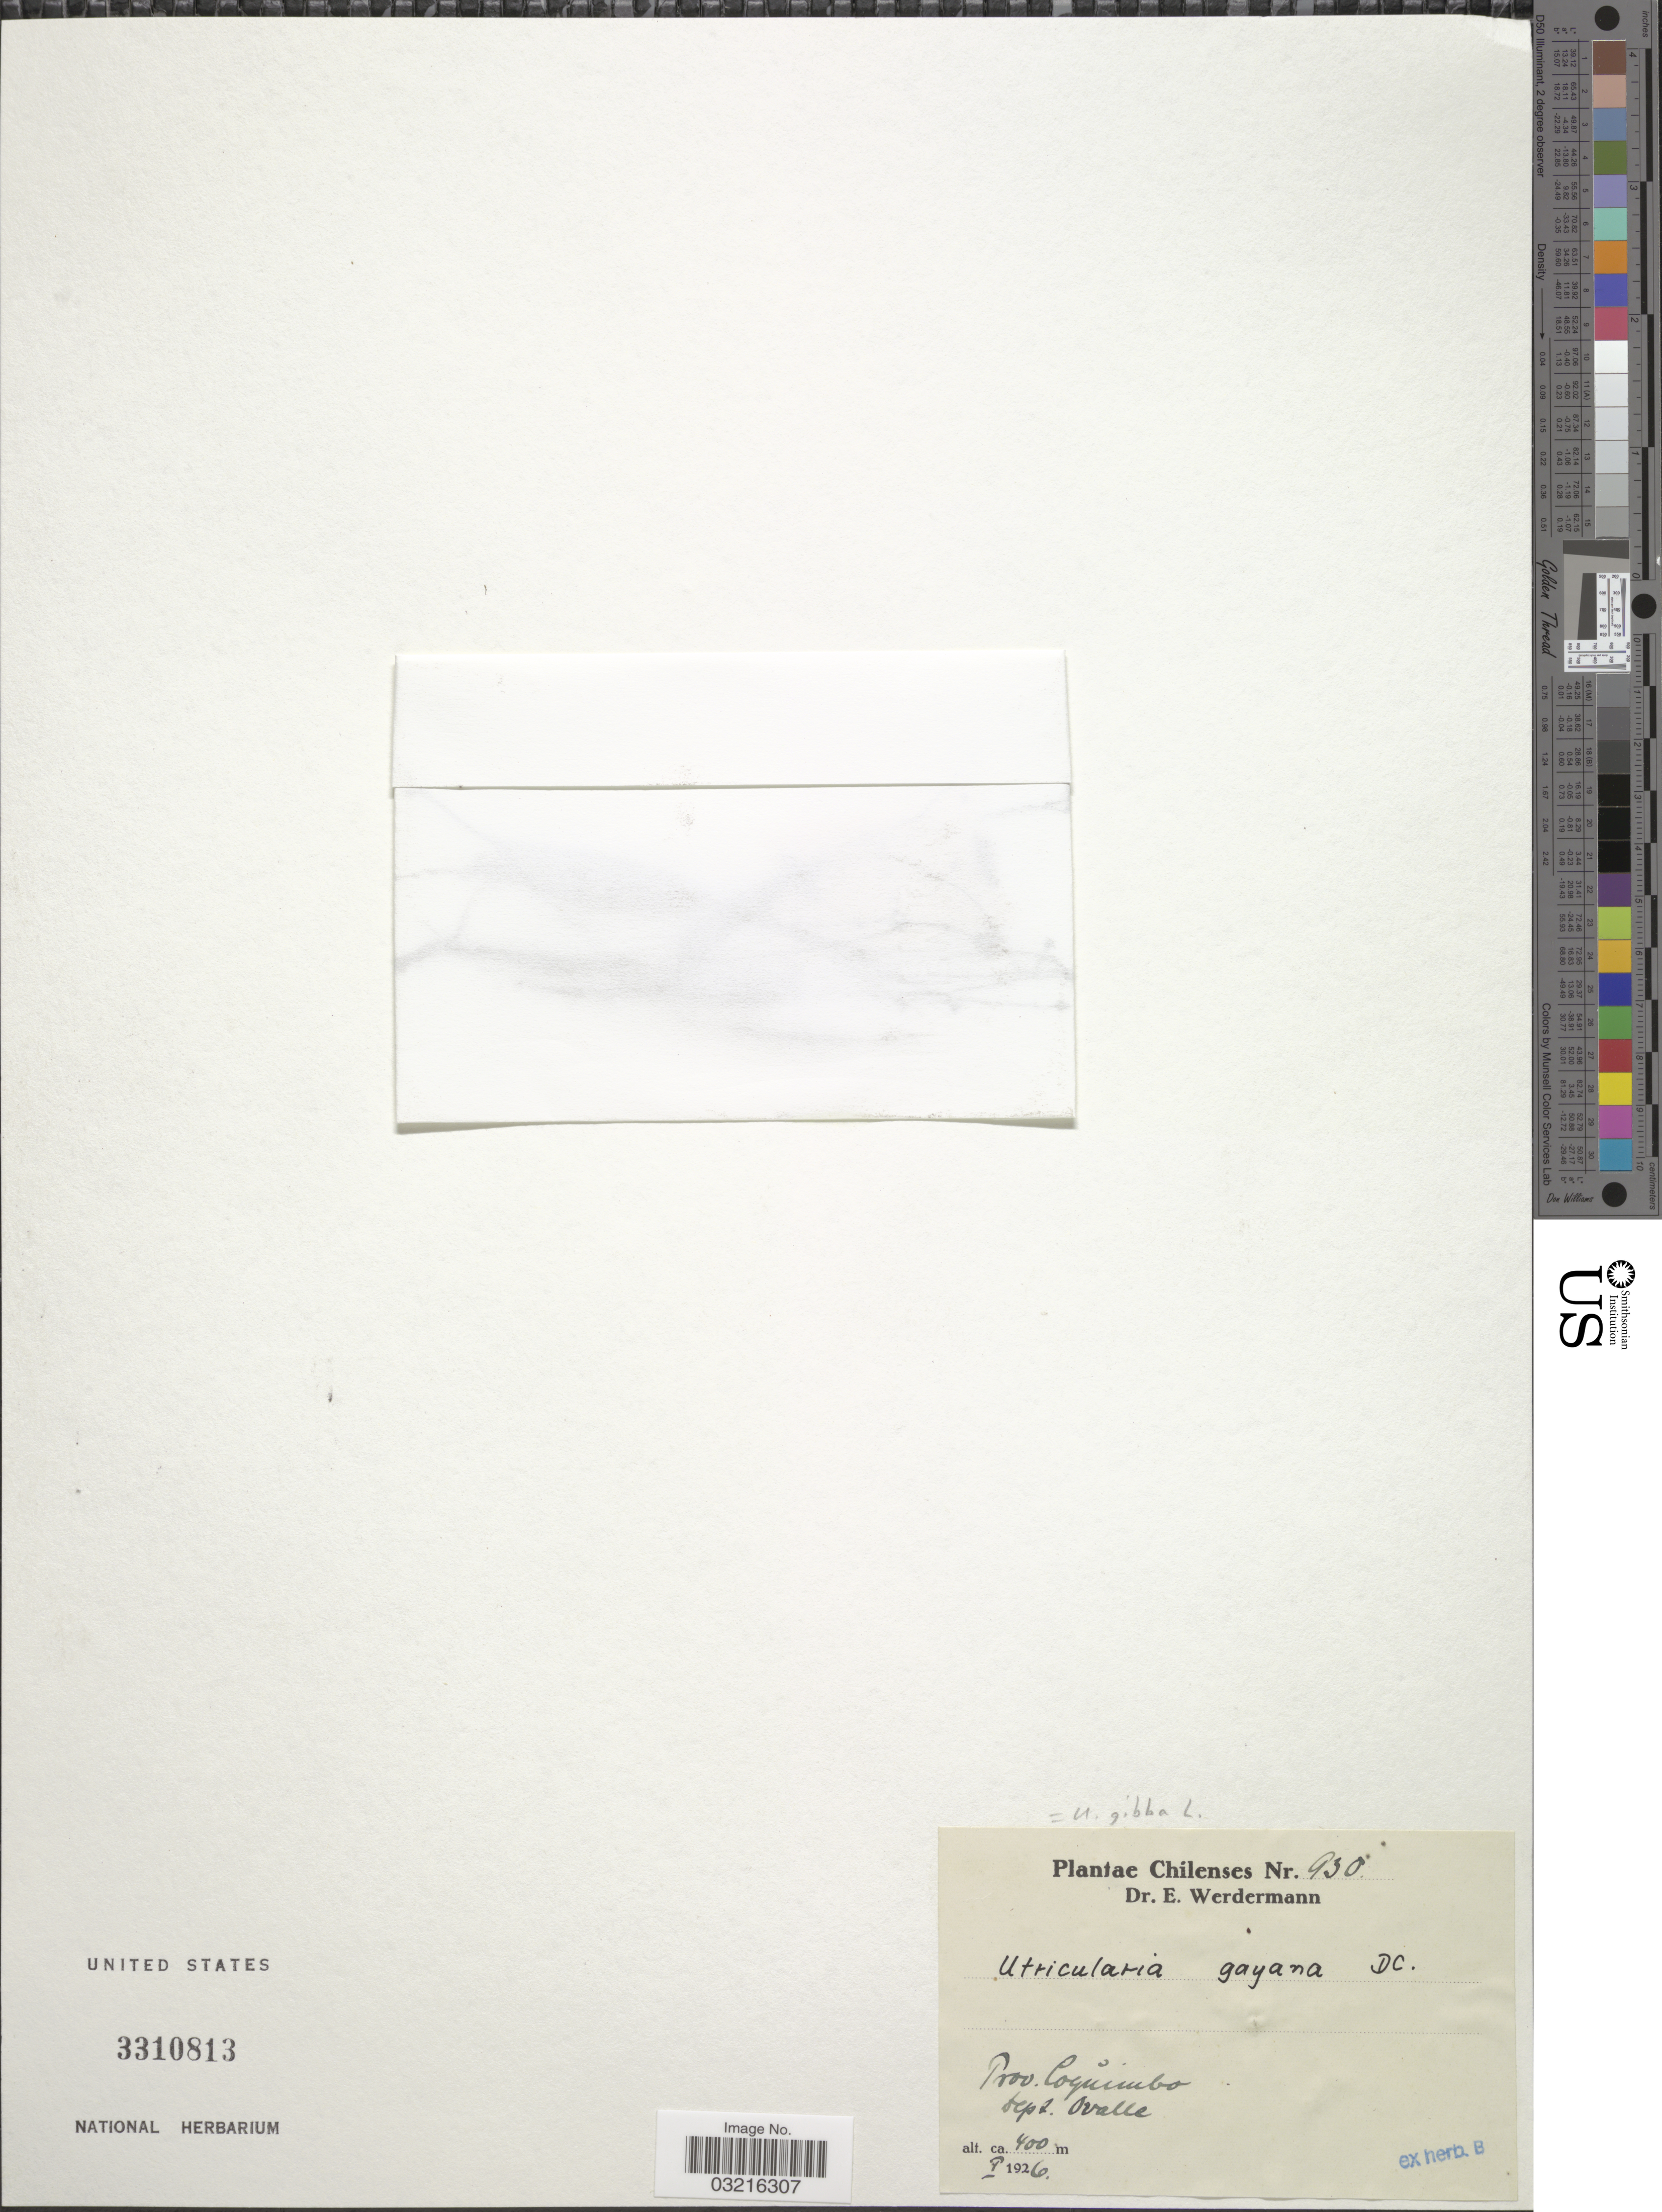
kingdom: Plantae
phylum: Tracheophyta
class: Magnoliopsida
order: Lamiales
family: Lentibulariaceae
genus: Utricularia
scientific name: Utricularia gibba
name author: L.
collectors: E. Werdermann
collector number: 930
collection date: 1926-01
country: Chile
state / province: Coquimbo (IV)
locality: Prov. Coquimbo, Dept. Ovalle.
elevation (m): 400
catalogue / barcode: US 3310813